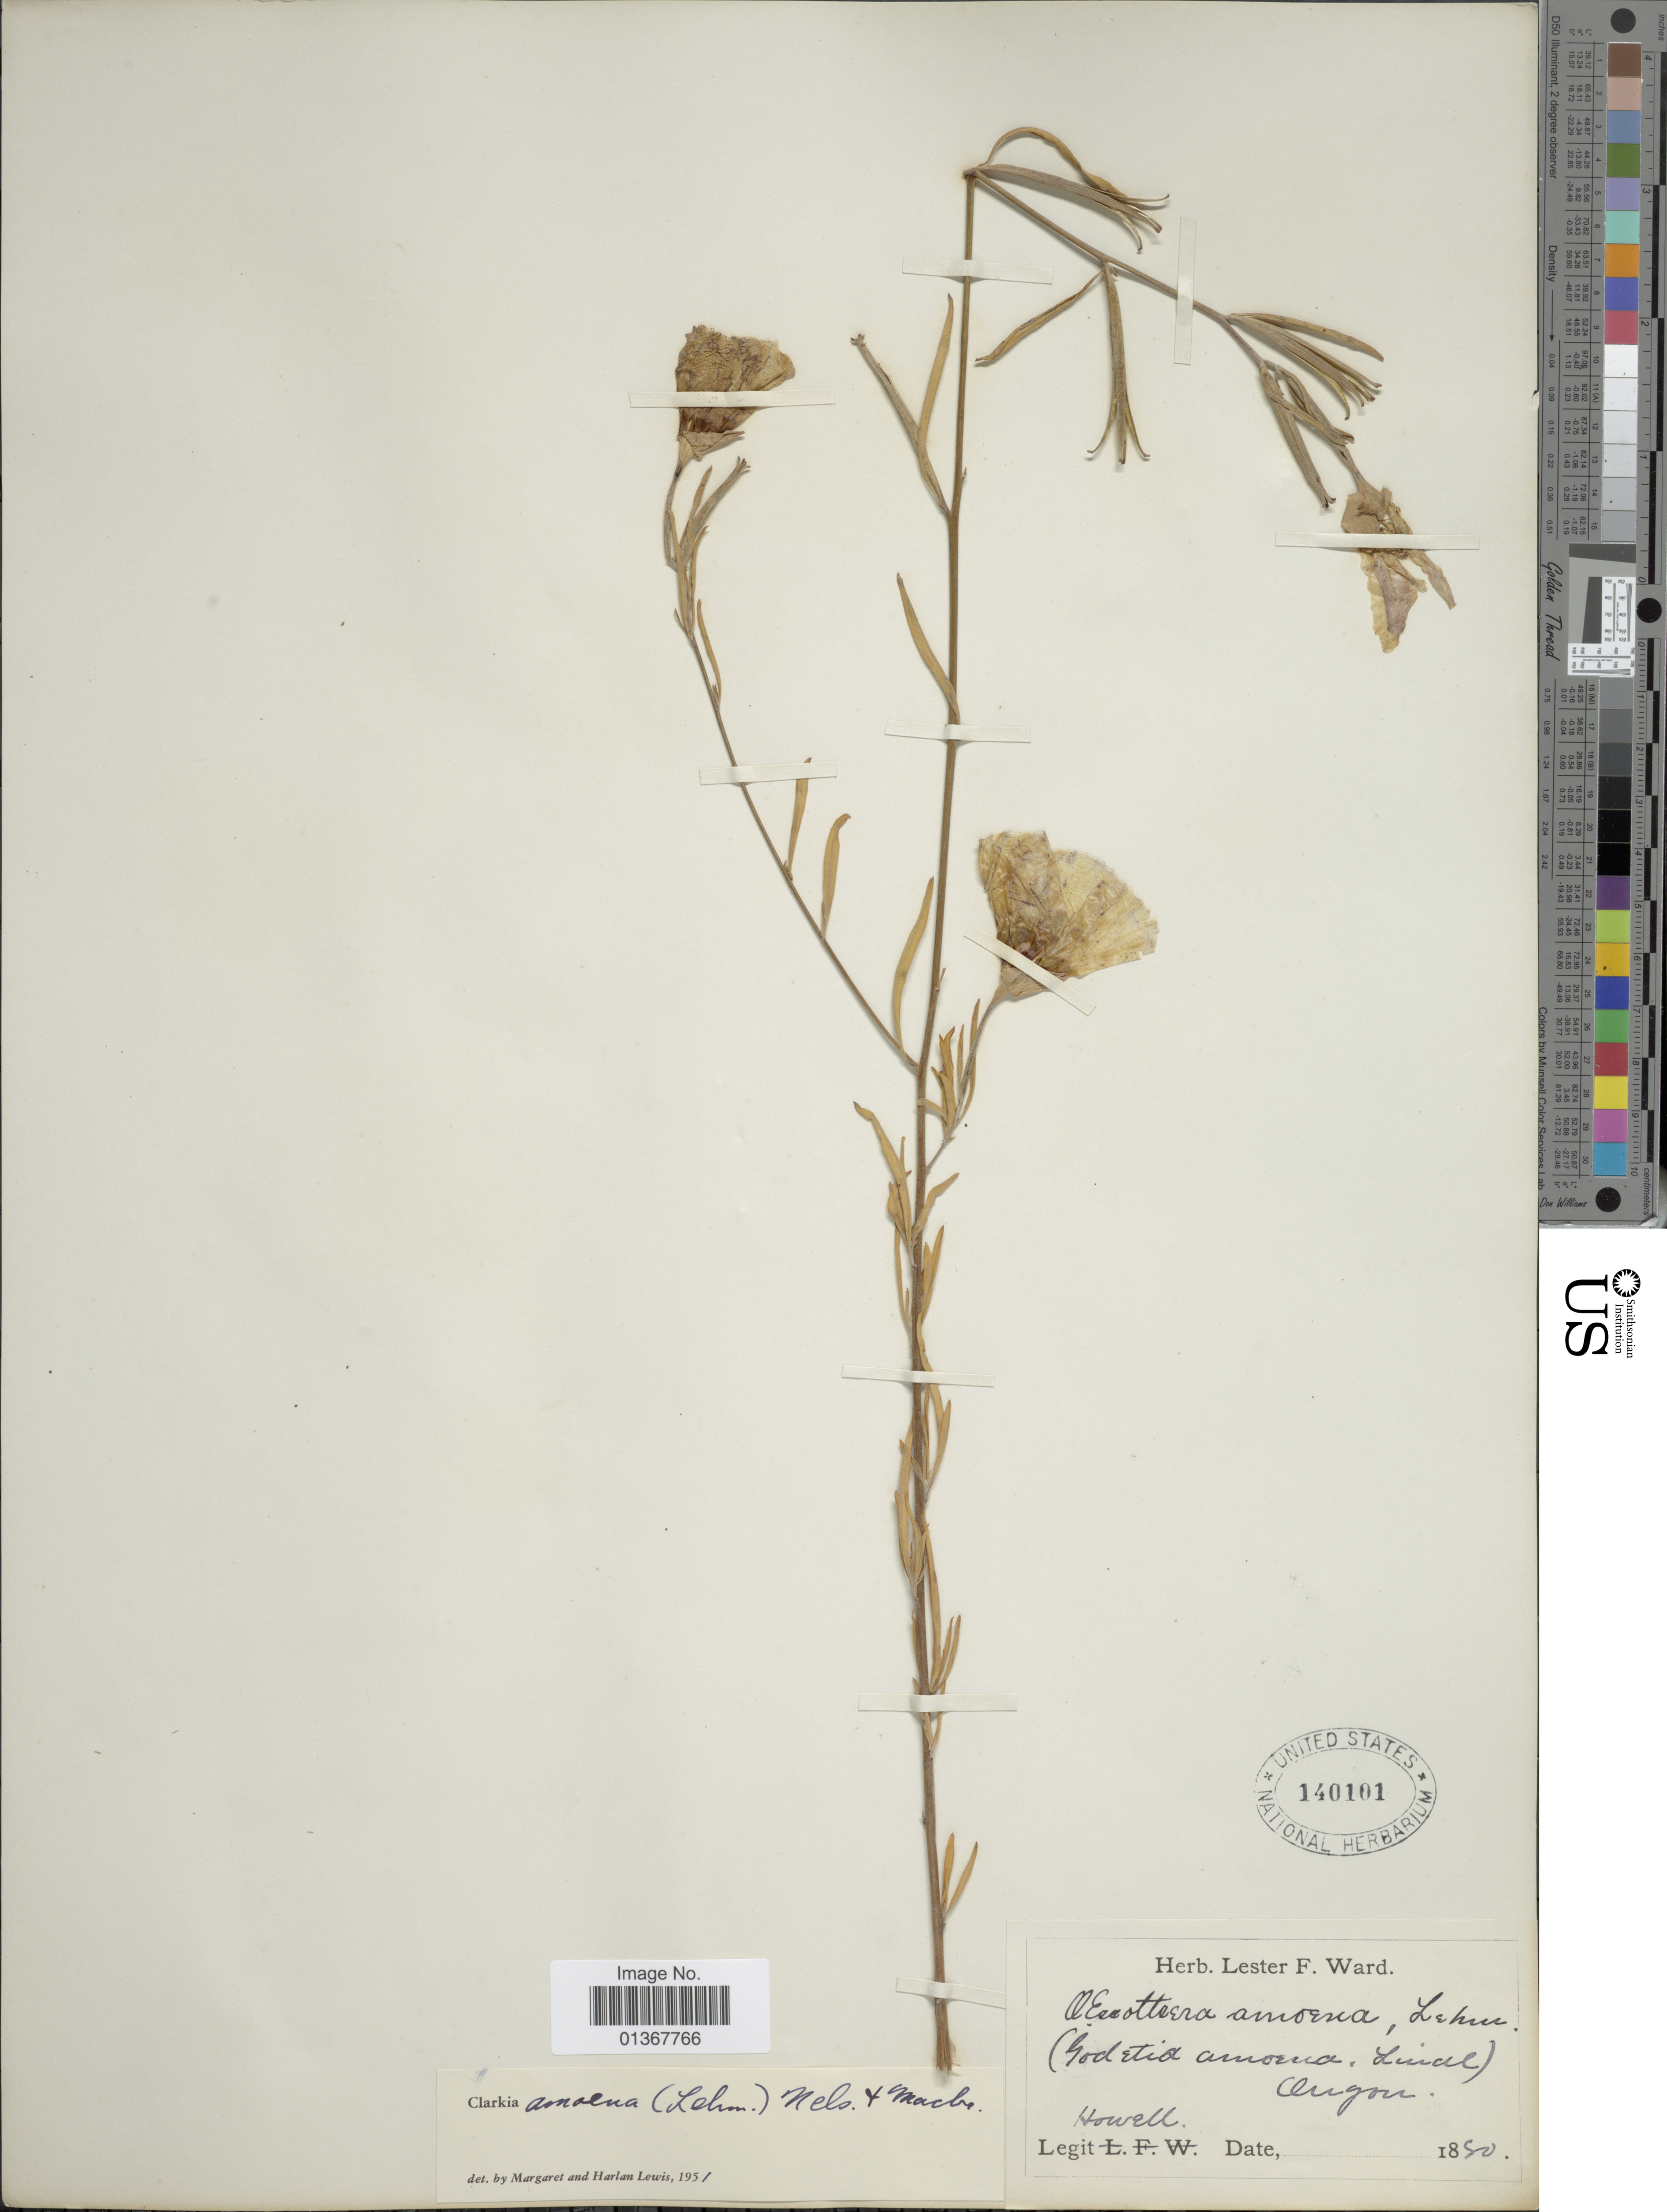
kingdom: Plantae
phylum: Tracheophyta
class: Magnoliopsida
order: Myrtales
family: Onagraceae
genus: Clarkia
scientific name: Clarkia amoena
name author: (Lehm.) A. Nelson & J.F. Macbr.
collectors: Howell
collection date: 1880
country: United States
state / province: Oregon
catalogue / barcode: US 140101